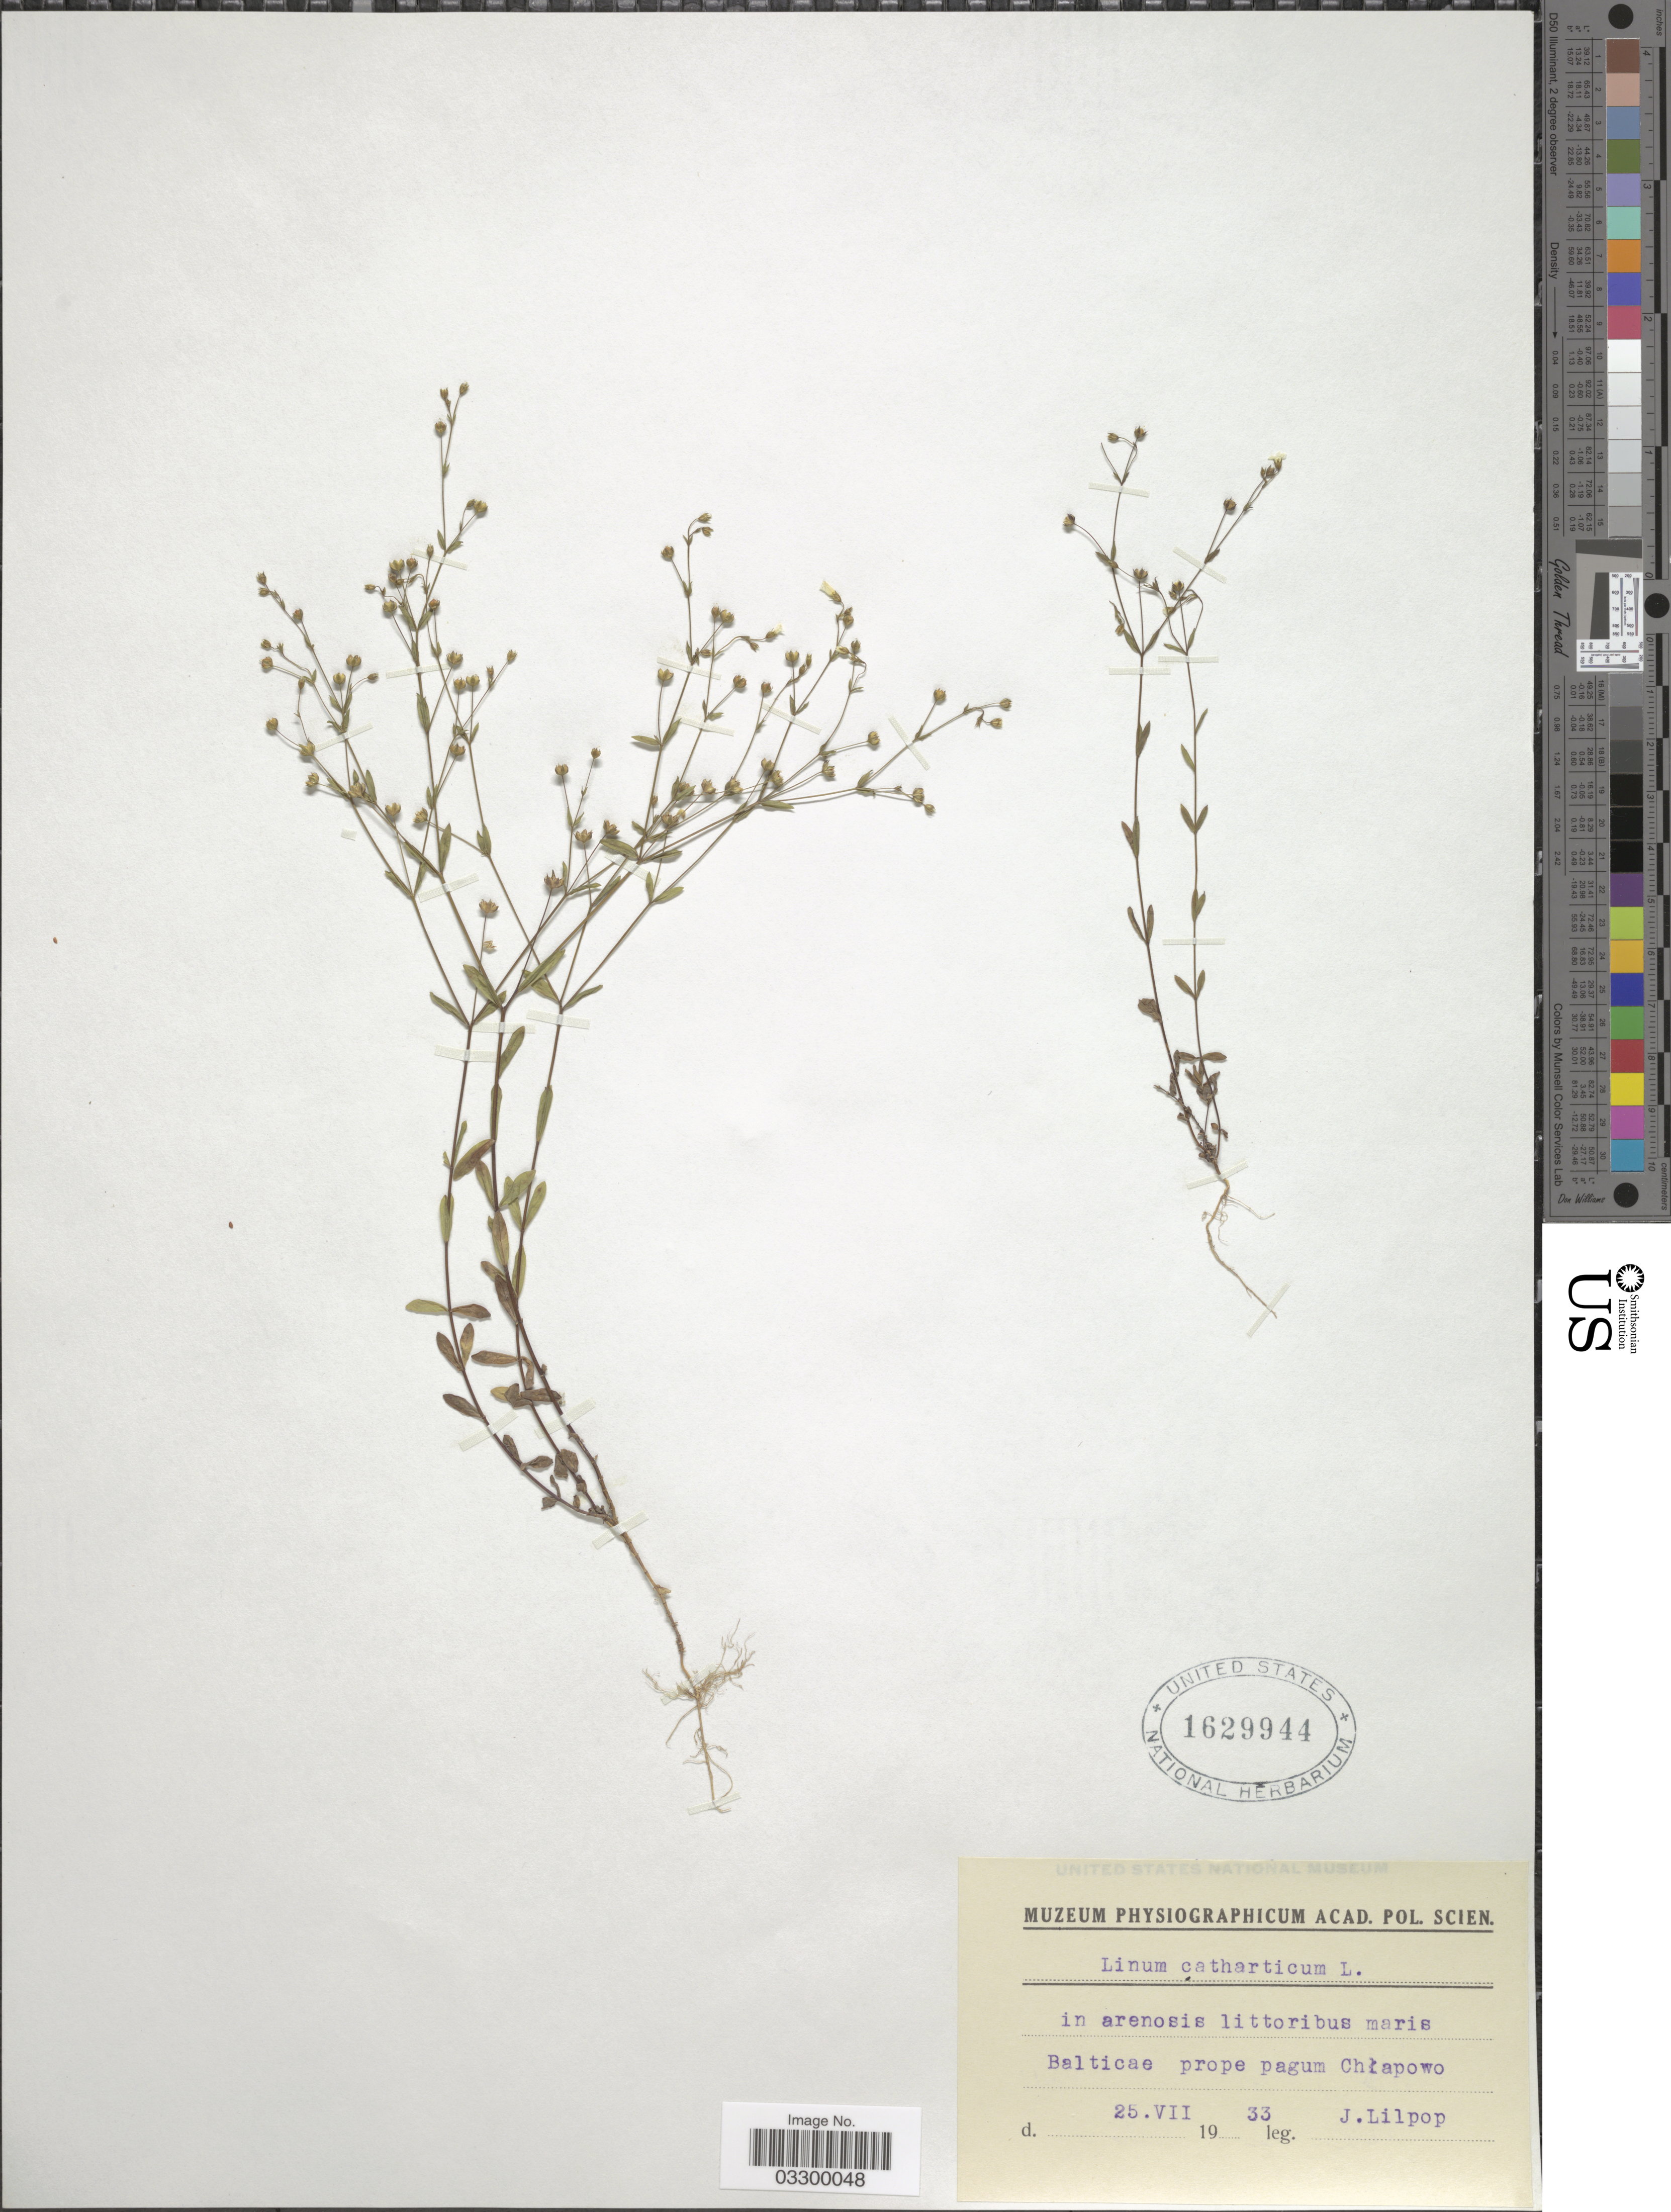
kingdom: Plantae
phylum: Tracheophyta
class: Magnoliopsida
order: Malpighiales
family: Linaceae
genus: Linum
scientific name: Linum catharticum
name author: L.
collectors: J. Lilpop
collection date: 1933-07-25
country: Poland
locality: Balticae prope pagum Chłapowo.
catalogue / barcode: US 1629944